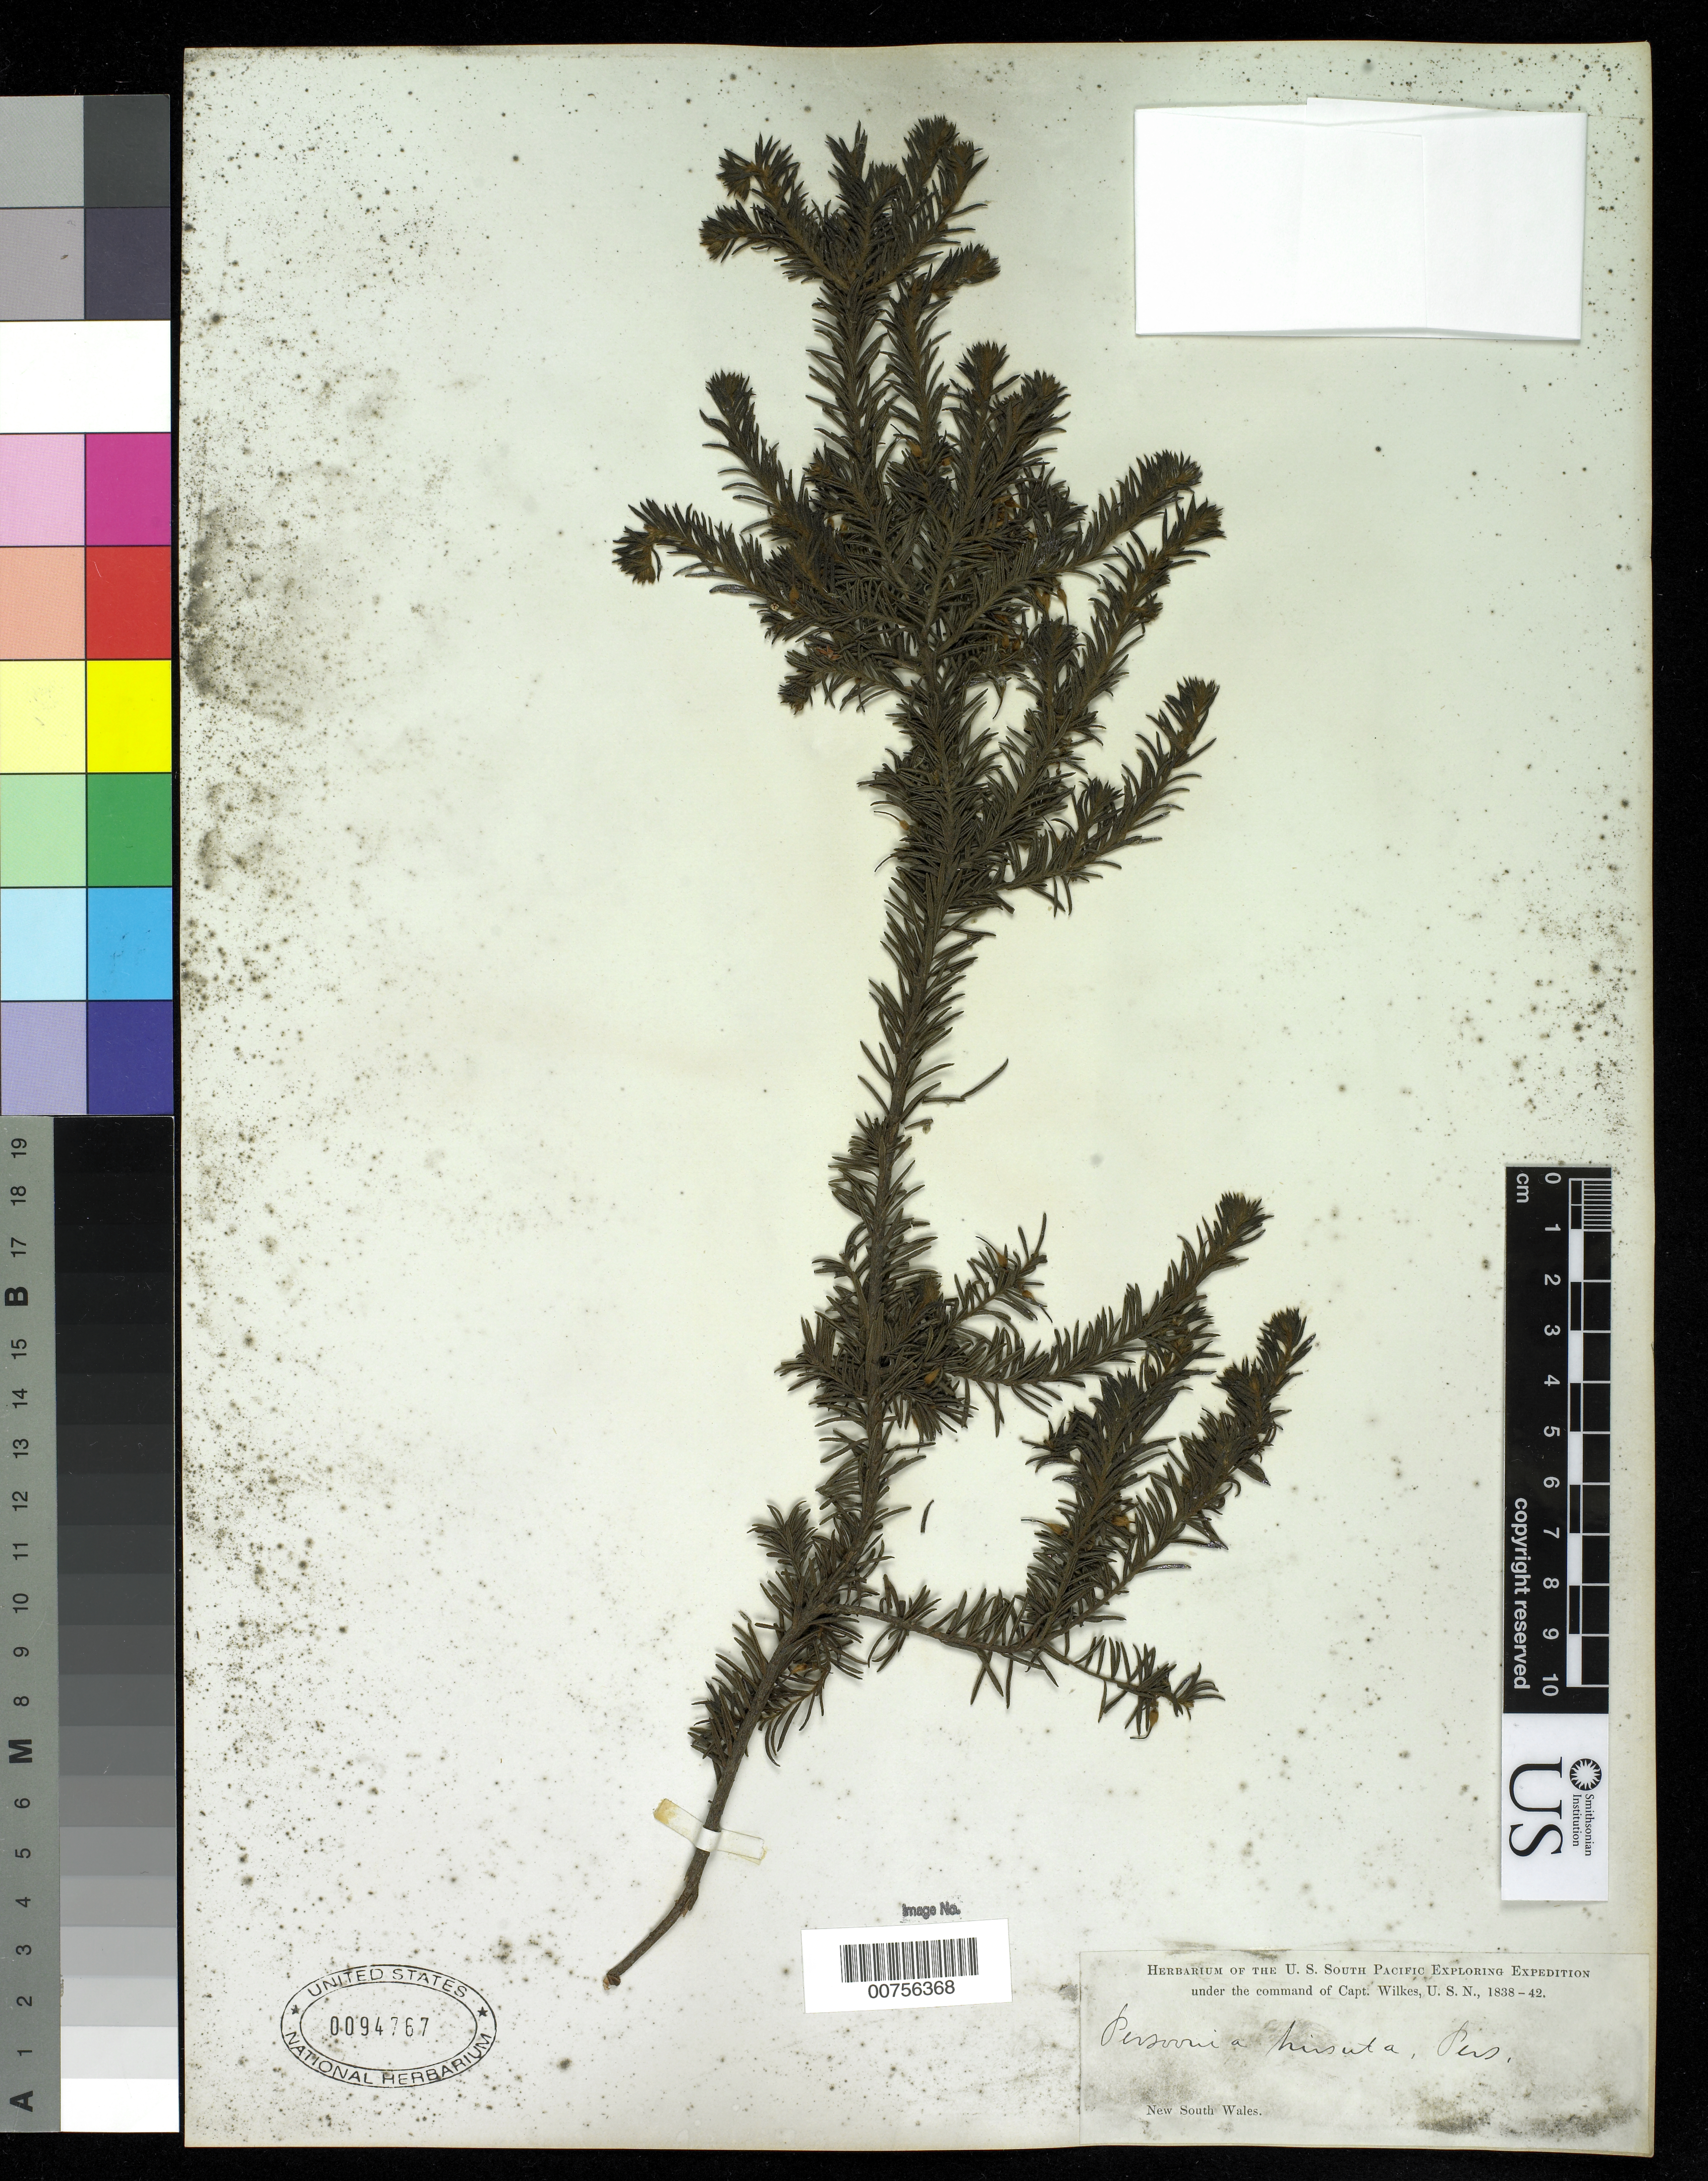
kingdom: Plantae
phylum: Tracheophyta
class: Magnoliopsida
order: Proteales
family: Proteaceae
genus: Persoonia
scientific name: Persoonia hirsuta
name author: Pers.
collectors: Wilkes Explor. Exped.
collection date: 1838/1842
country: Australia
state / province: New South Wales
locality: New South Wales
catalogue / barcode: US 94767